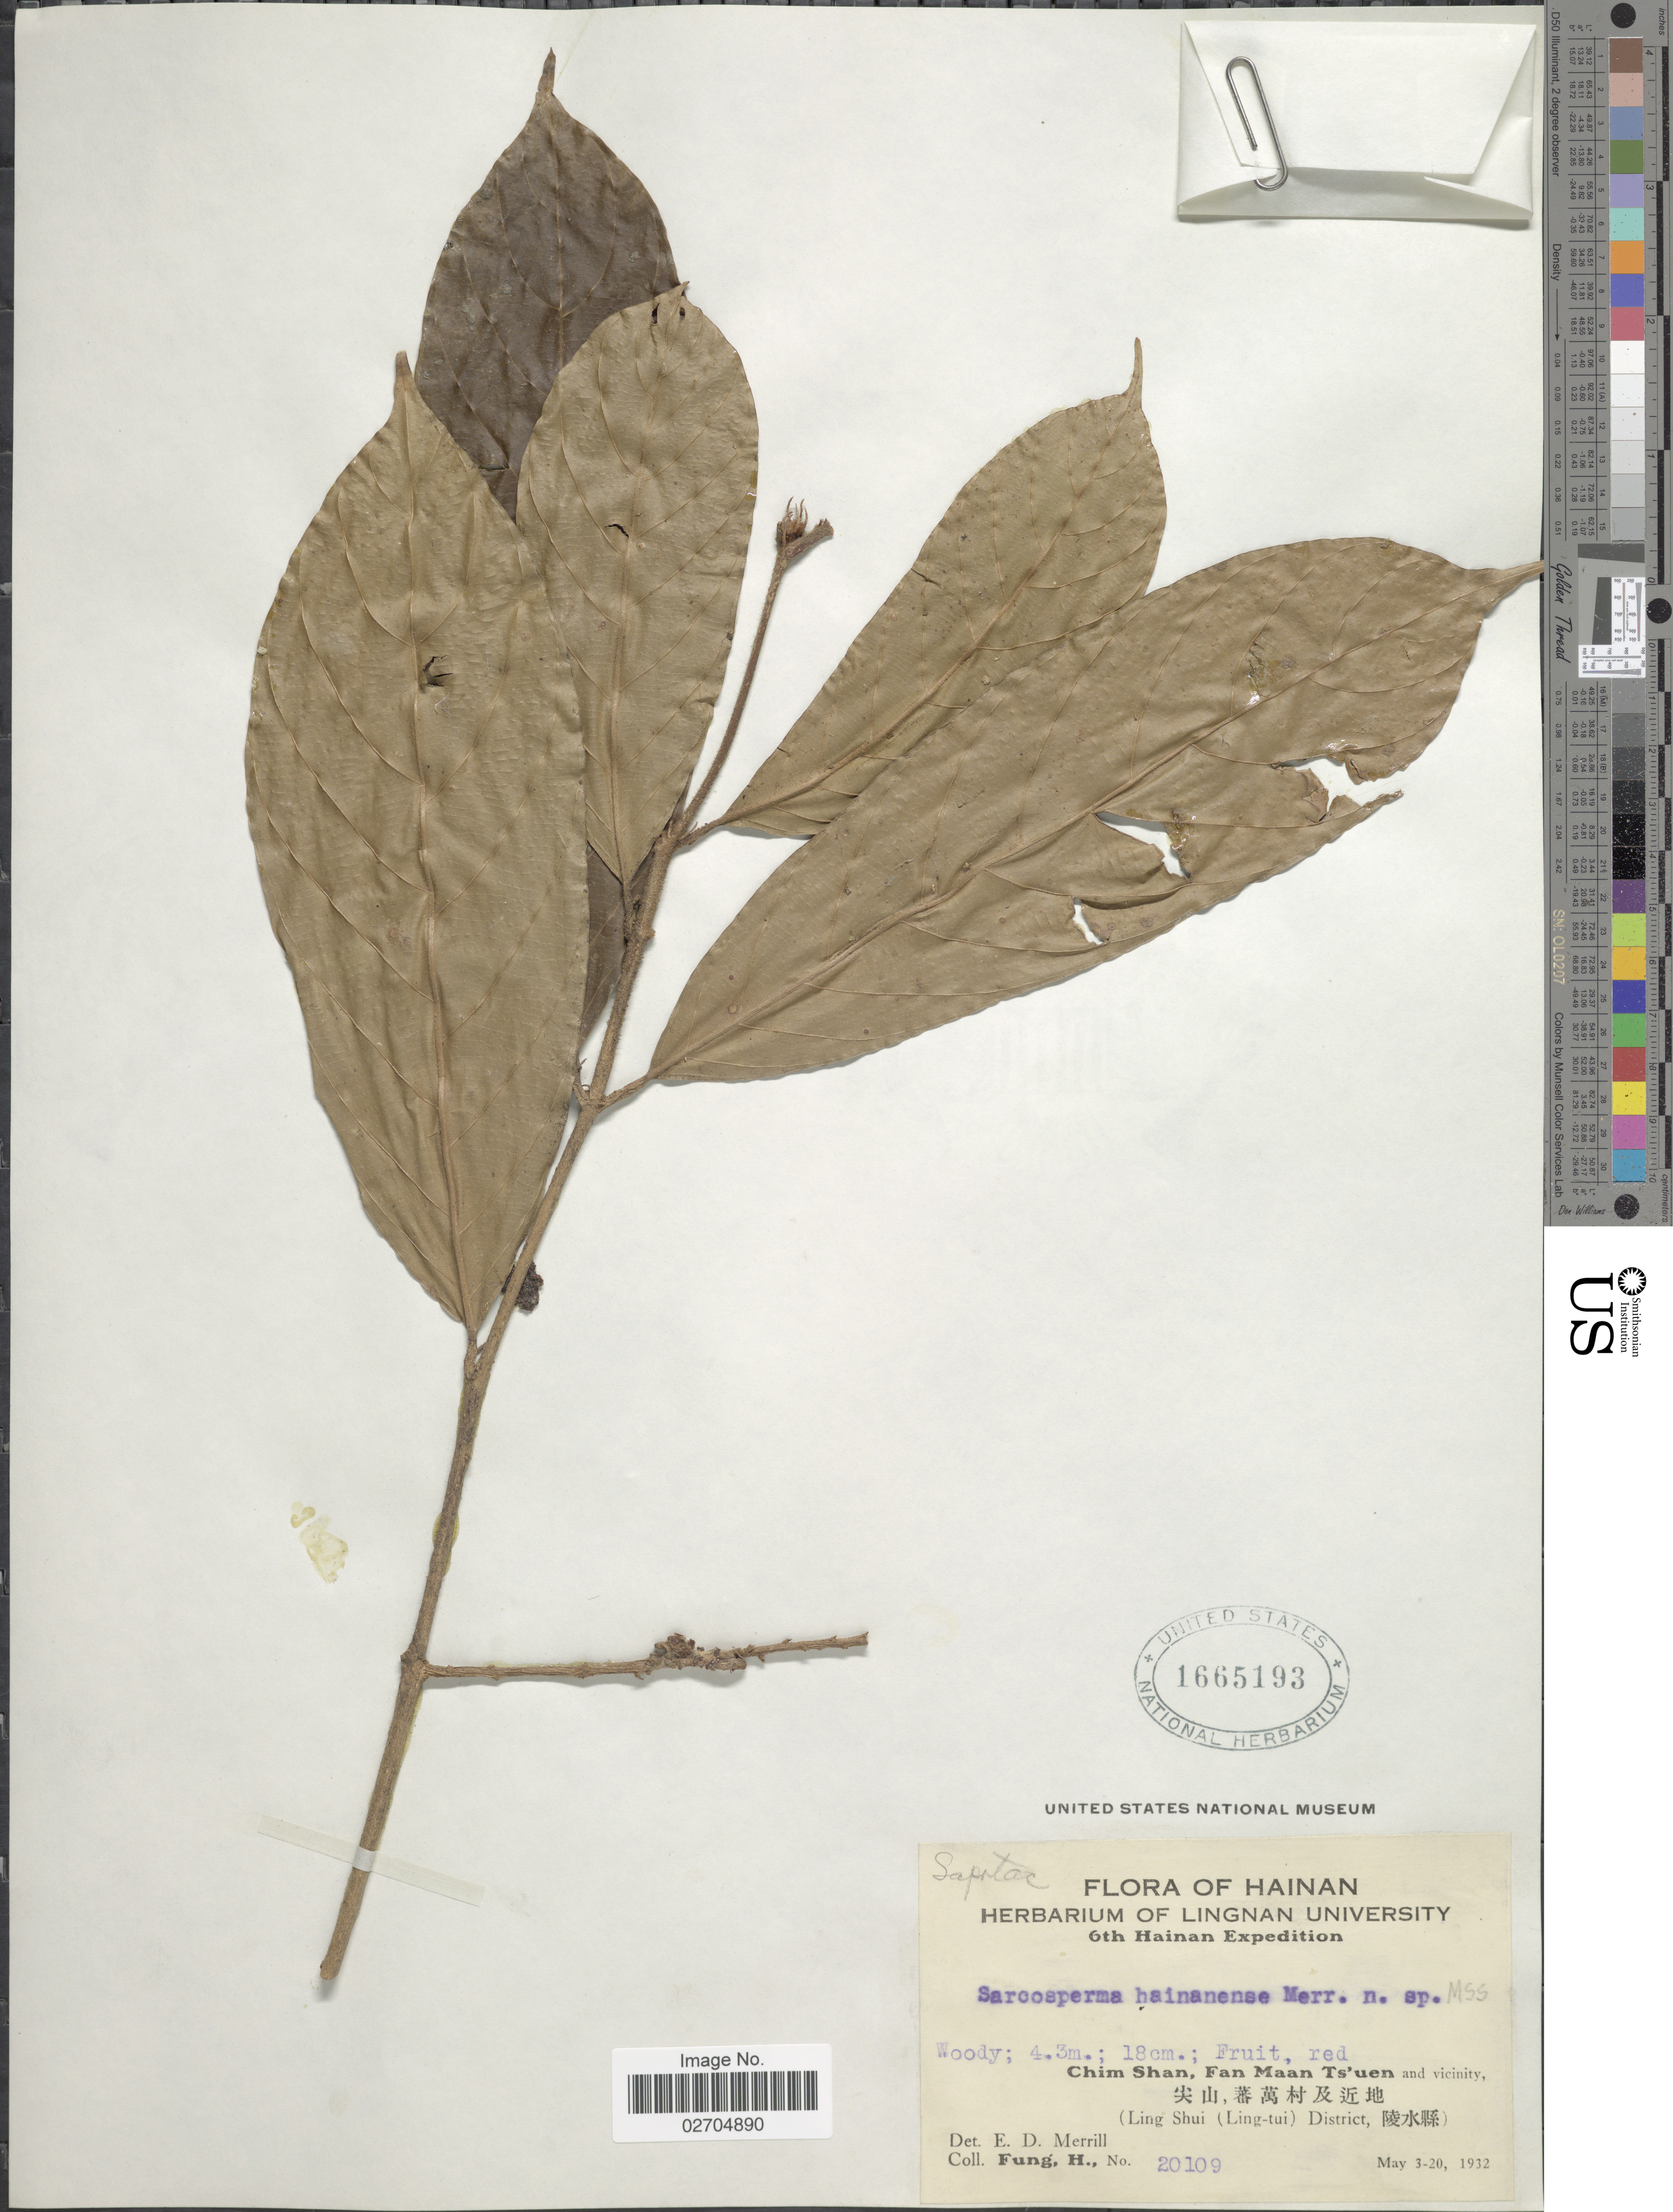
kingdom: Plantae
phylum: Tracheophyta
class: Magnoliopsida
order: Ericales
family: Sapotaceae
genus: Sarcosperma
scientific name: Sarcosperma hainanense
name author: Merr.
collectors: H. Fung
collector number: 20109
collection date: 1932-05-03/1932-05-20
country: China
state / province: Hainan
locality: Chim Shan, Fan Maan Ts'uen and vicinity, (Ling Shui (Ling-tui) District).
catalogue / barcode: US 1665193